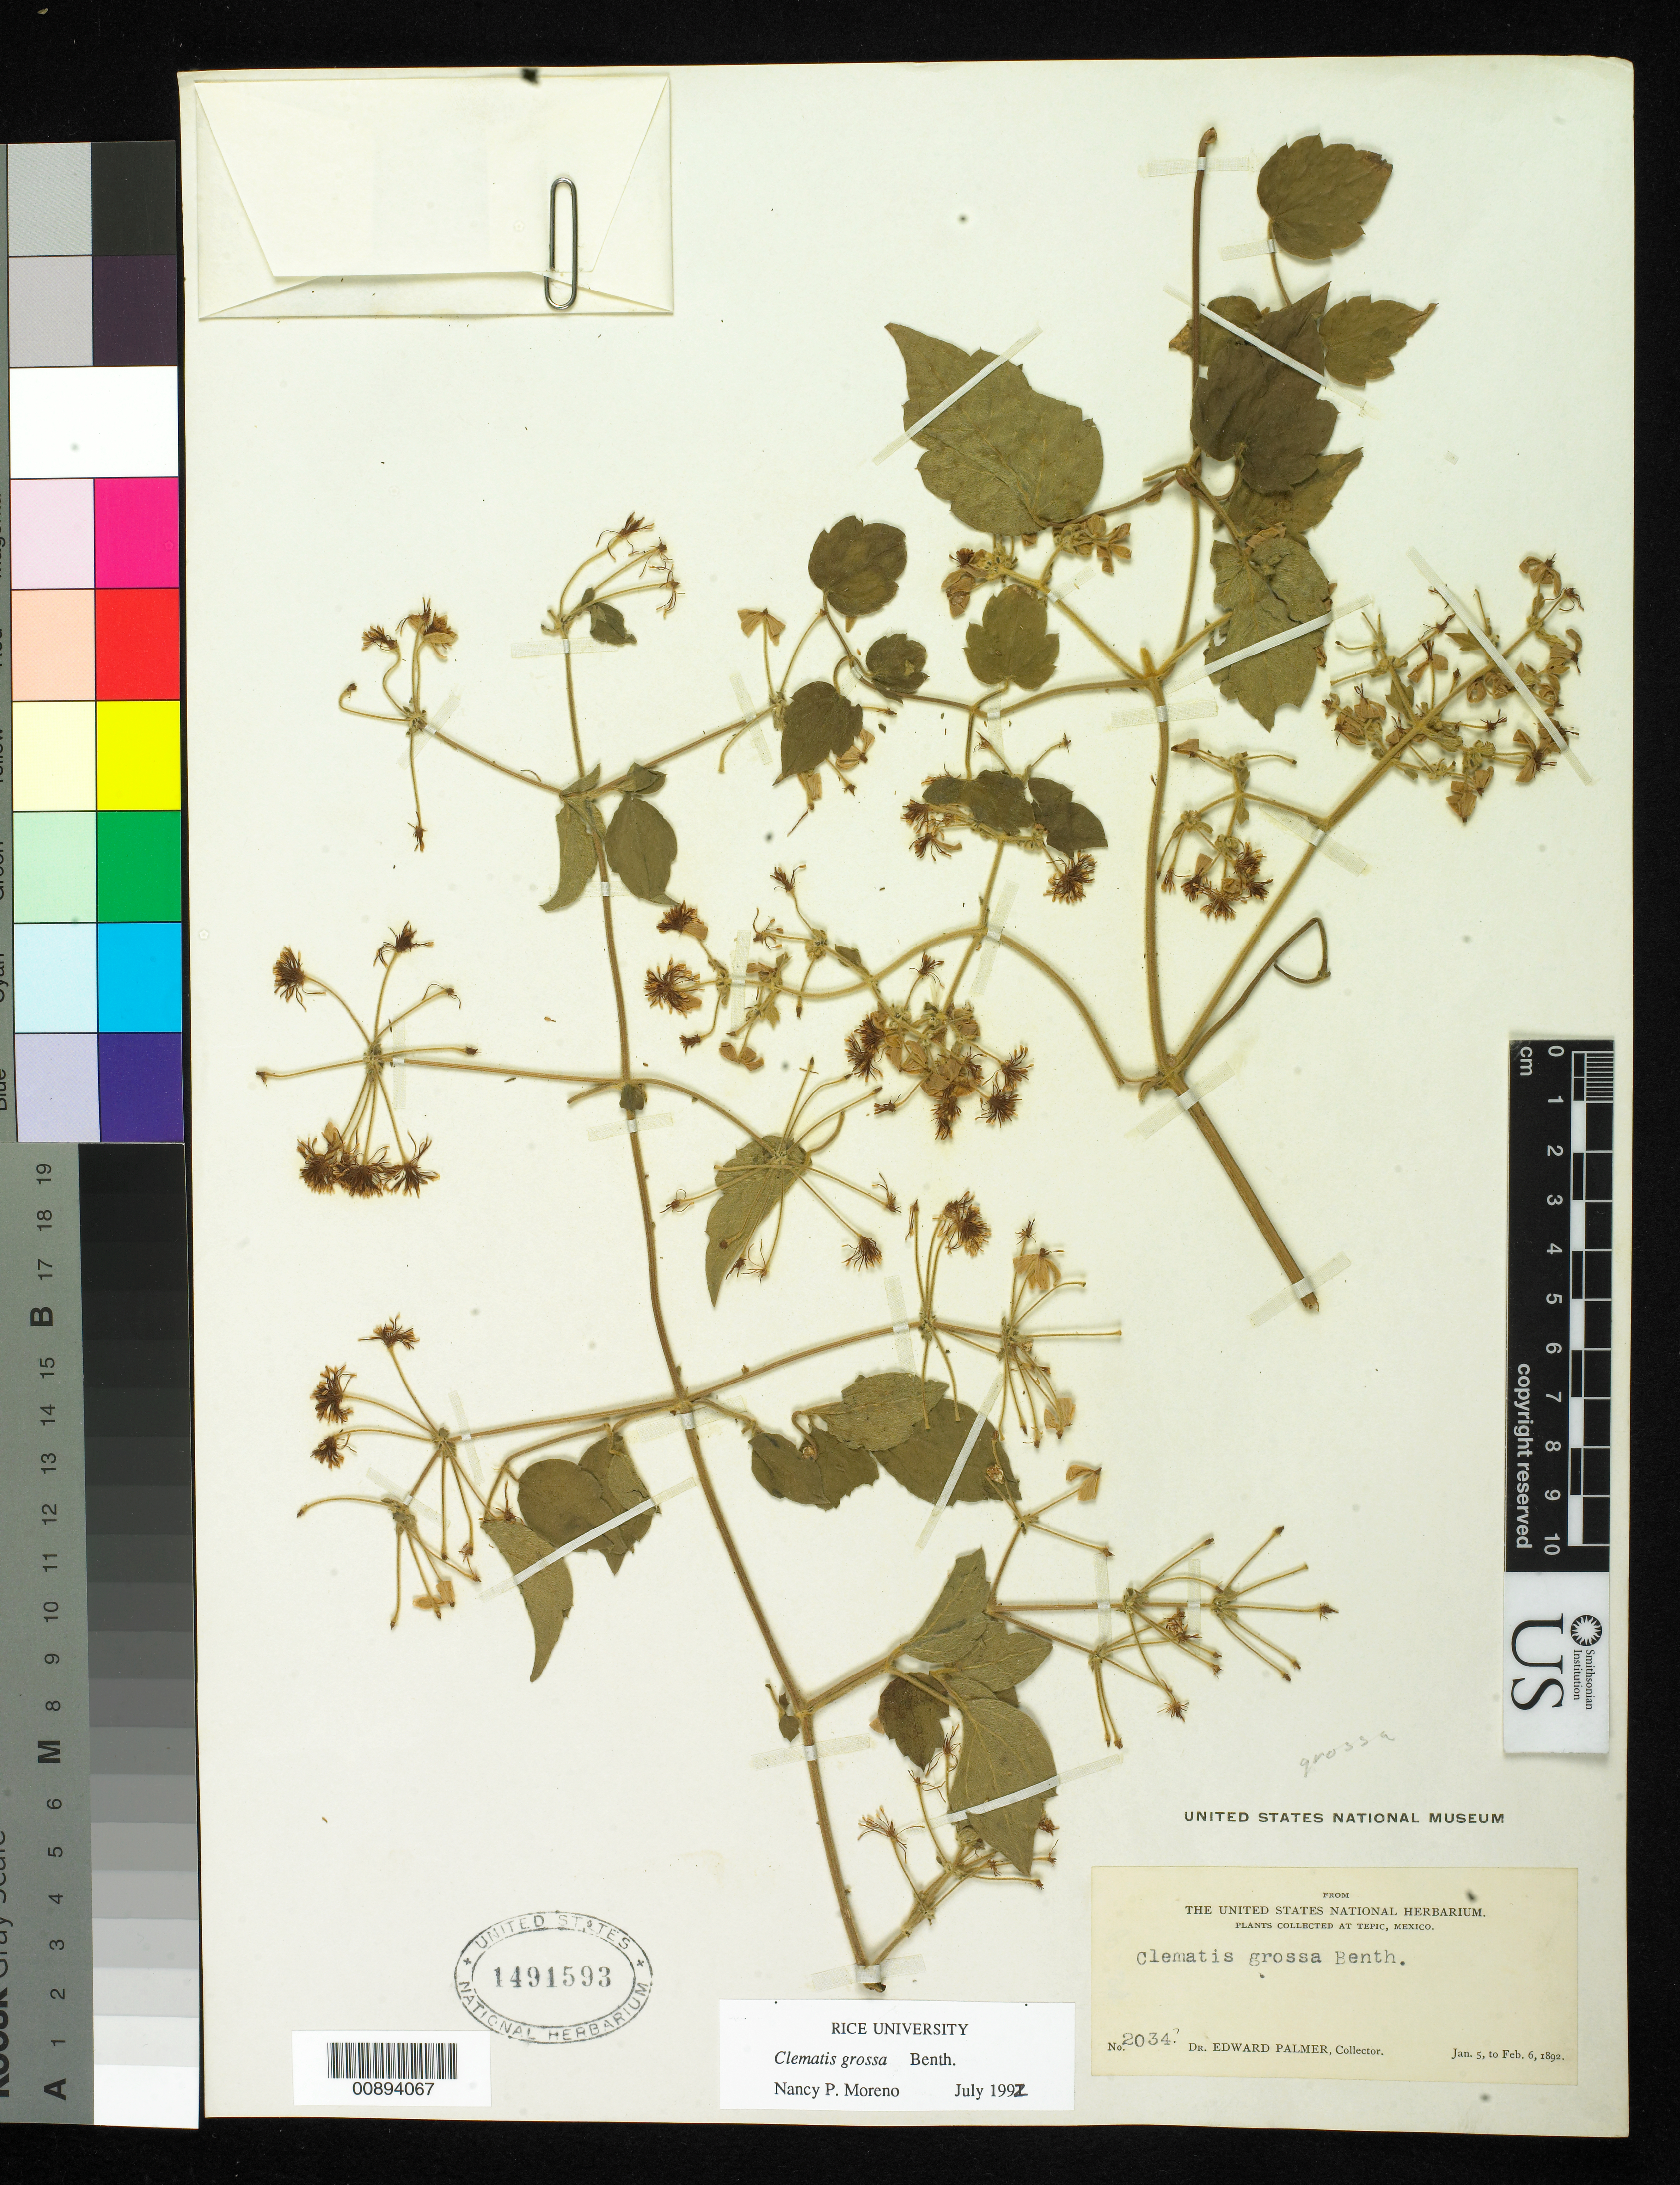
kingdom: Plantae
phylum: Tracheophyta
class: Magnoliopsida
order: Ranunculales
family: Ranunculaceae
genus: Clematis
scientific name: Clematis grossa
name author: Benth.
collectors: E. Palmer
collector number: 2034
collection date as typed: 05 Jan 1892 to 06 Feb 1892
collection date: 1892-01-05/1892-02-06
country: Mexico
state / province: Nayarit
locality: Tepic, Nayarit.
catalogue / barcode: US 1491593